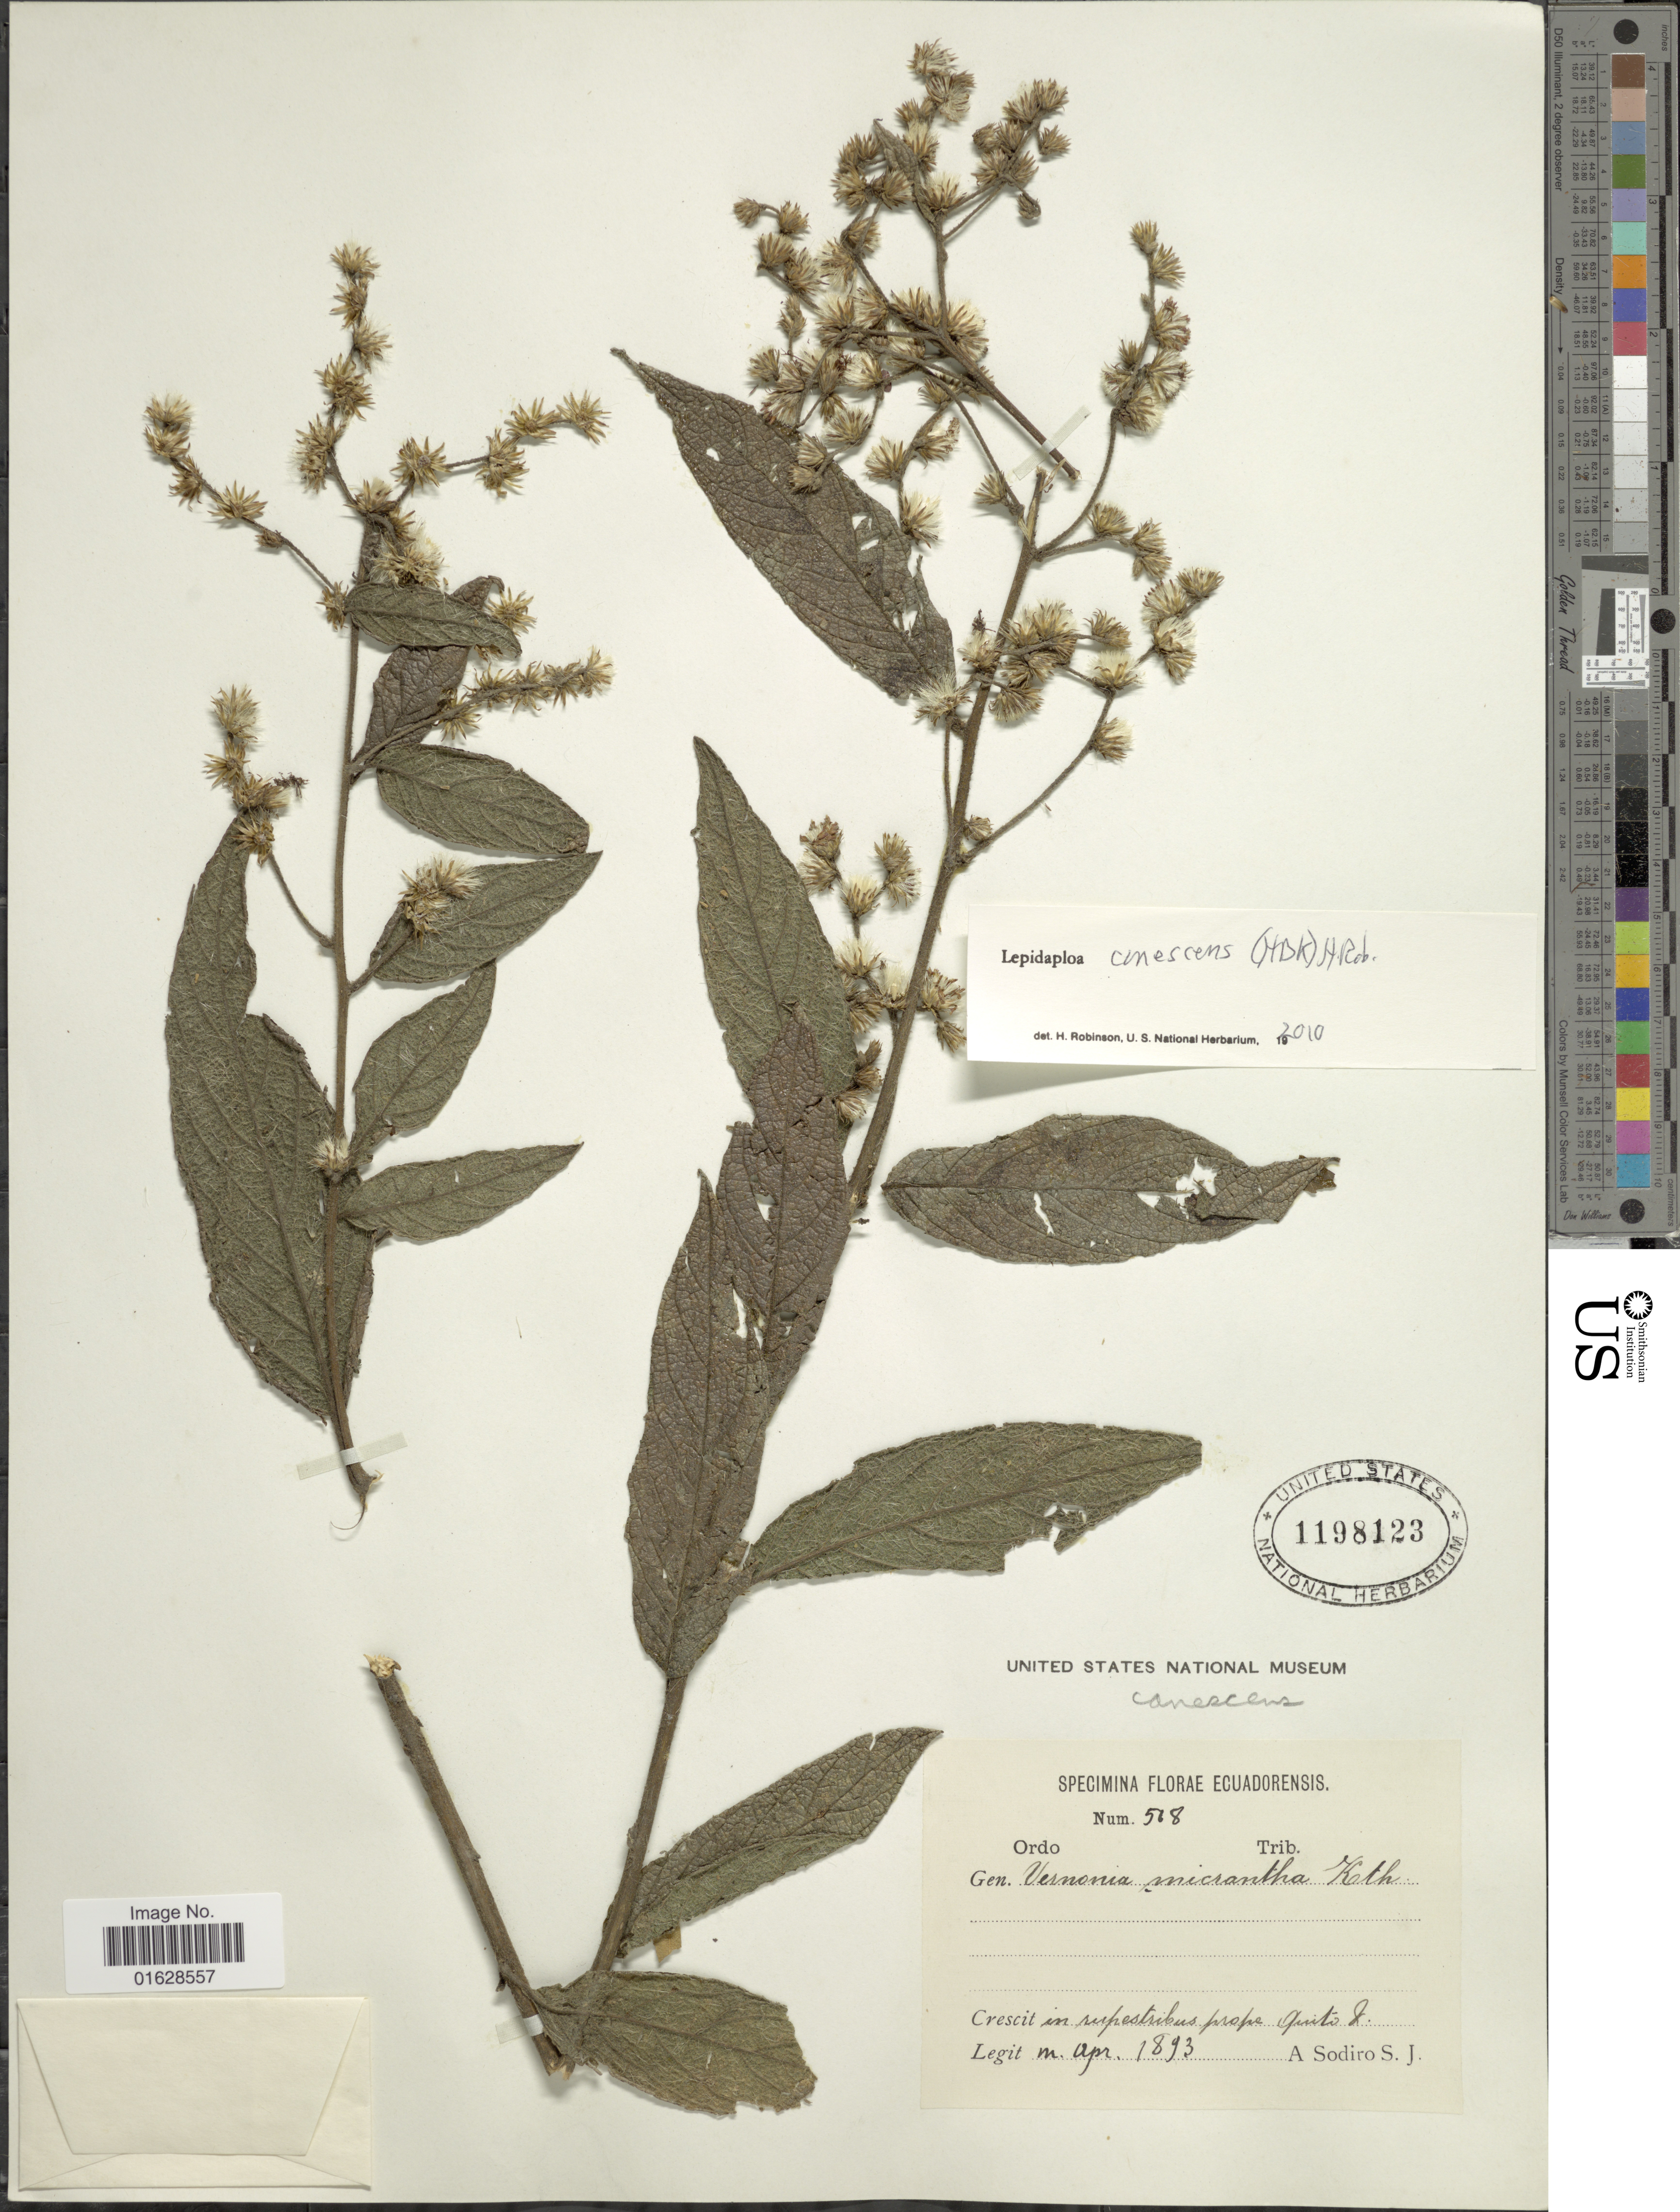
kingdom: Plantae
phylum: Tracheophyta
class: Magnoliopsida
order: Asterales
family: Asteraceae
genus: Lepidaploa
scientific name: Lepidaploa canescens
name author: (Kunth) H. Rob.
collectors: A. Sodiro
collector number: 518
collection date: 1893-04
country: Ecuador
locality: Ecuadorensis. Crescit in rupestribus prope Quito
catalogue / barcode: US 1198123